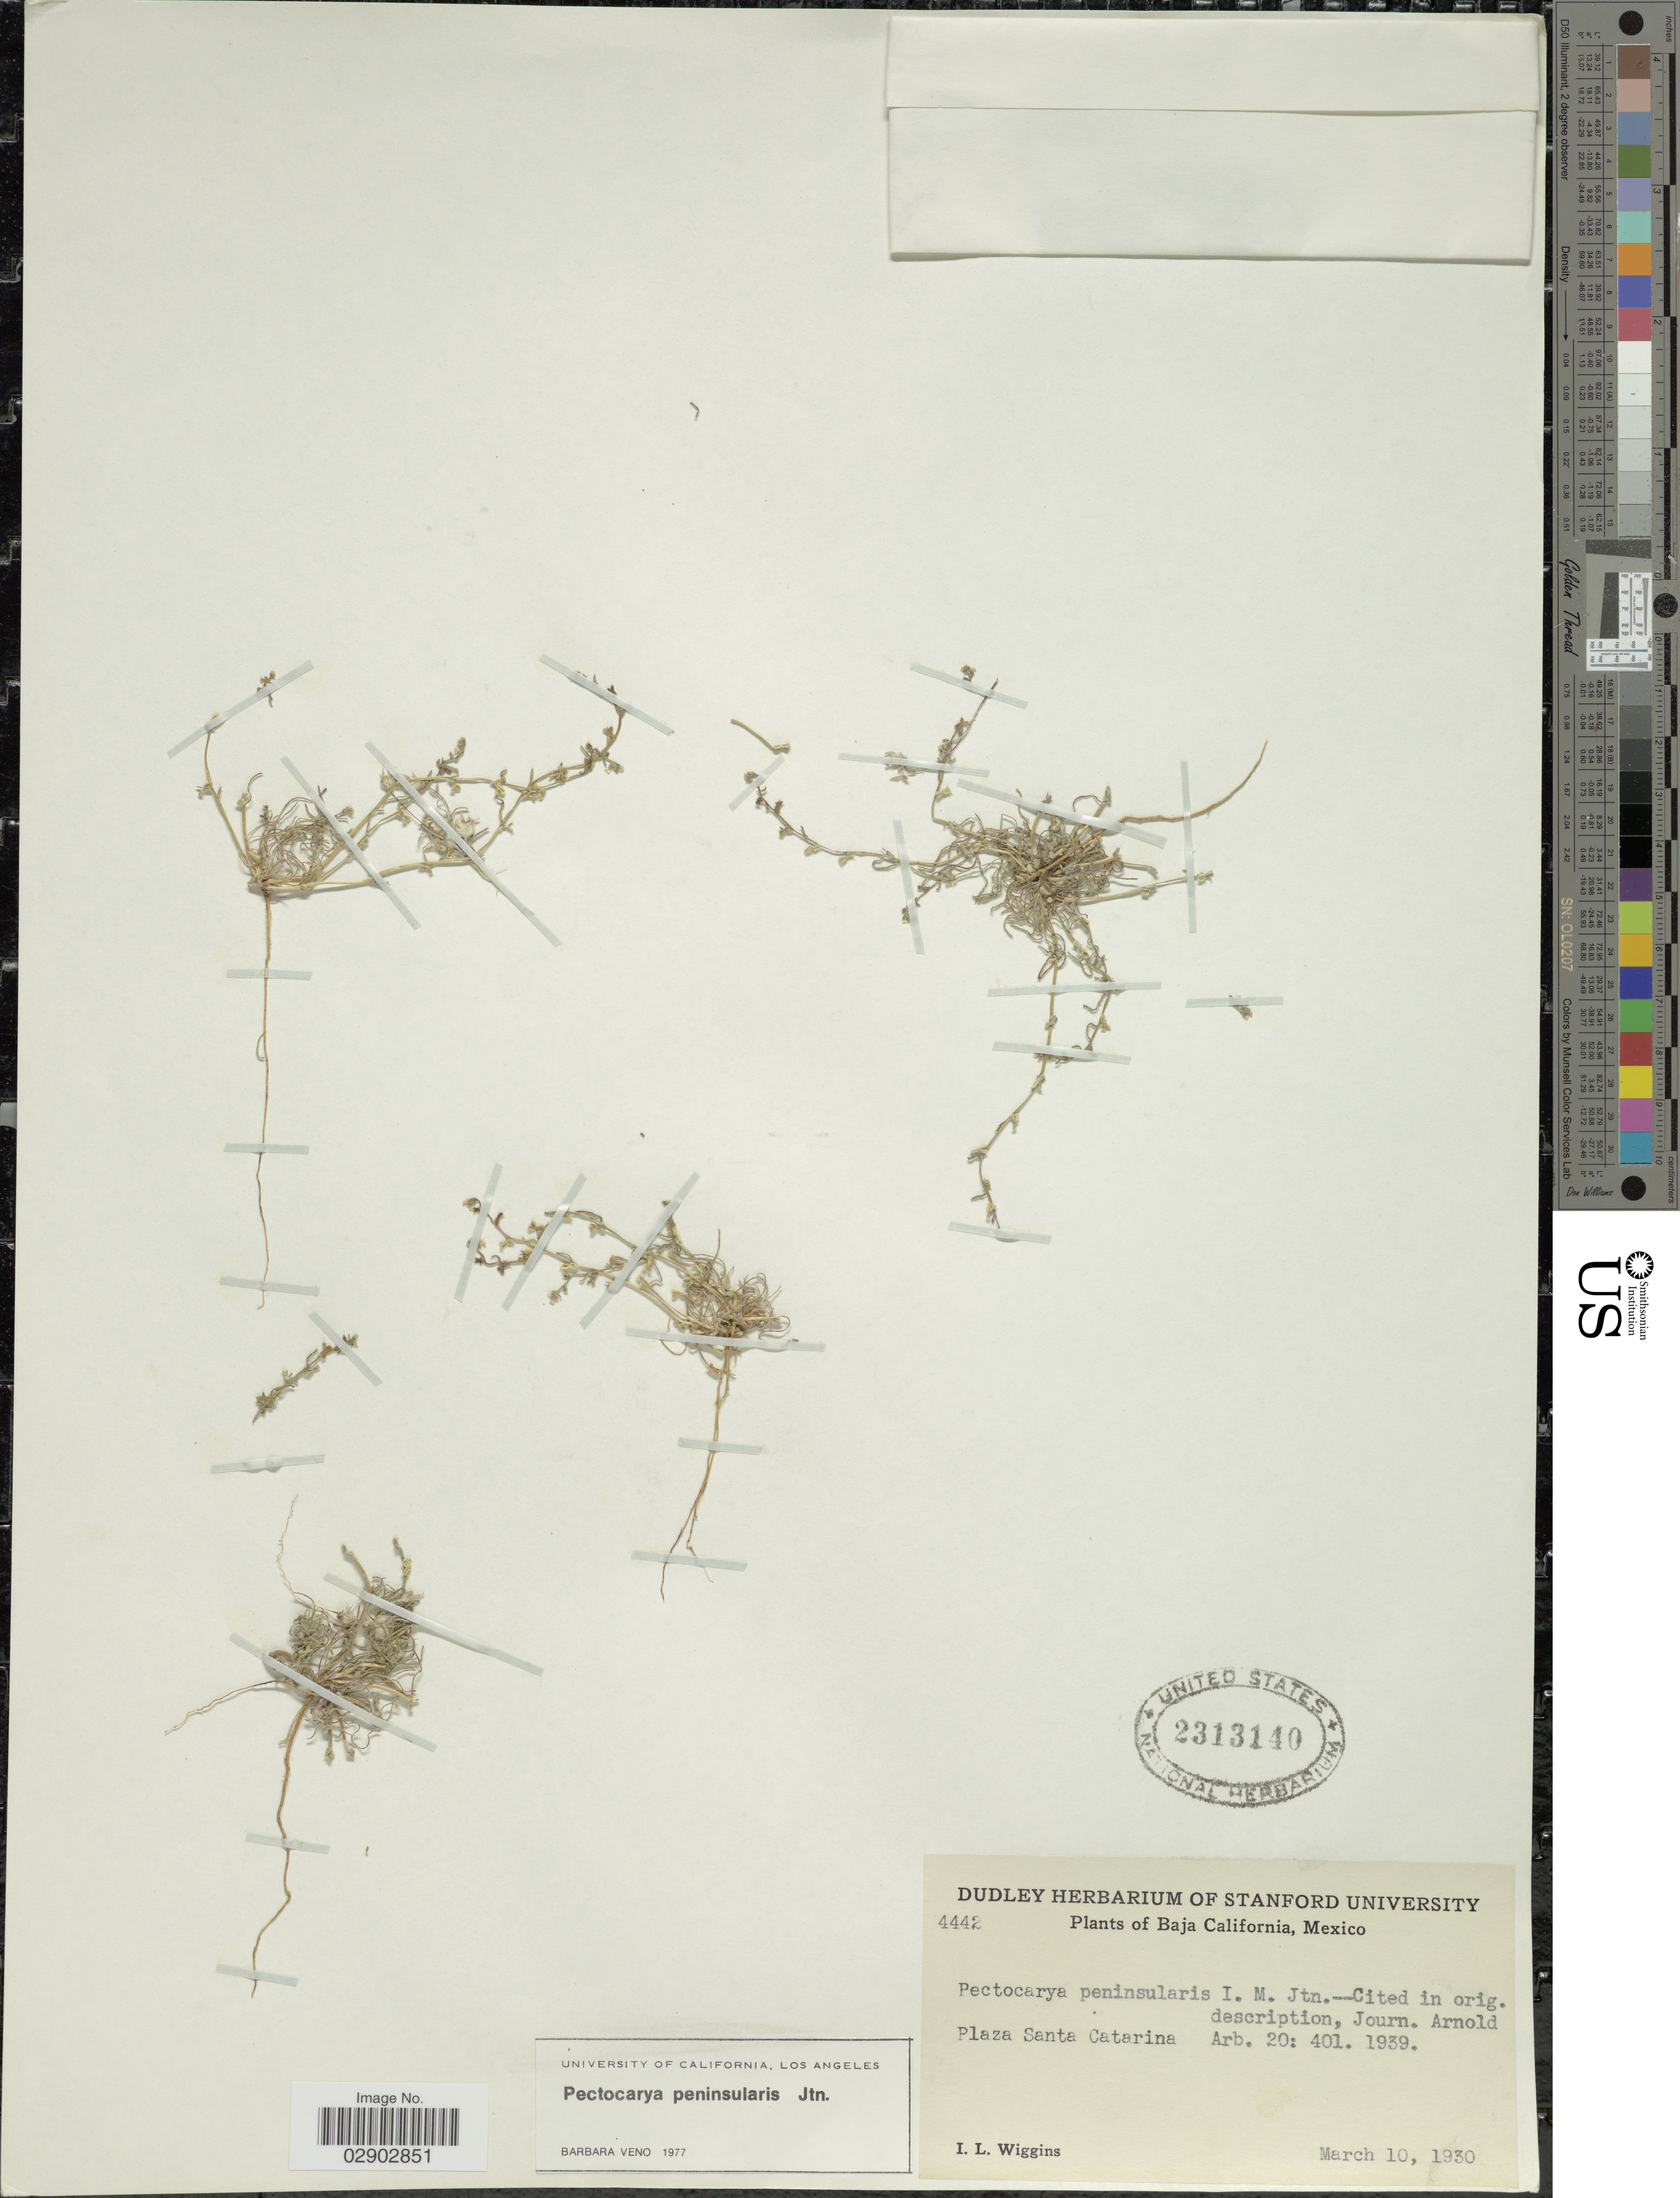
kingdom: Plantae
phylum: Tracheophyta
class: Magnoliopsida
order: Boraginales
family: Boraginaceae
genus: Pectocarya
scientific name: Pectocarya peninsularis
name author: I.M. Johnst.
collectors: I. L. Wiggins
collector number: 4442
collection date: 1930-03-10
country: Mexico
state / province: Baja California Norte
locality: Plaza Santa Catarina.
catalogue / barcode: US 2313140